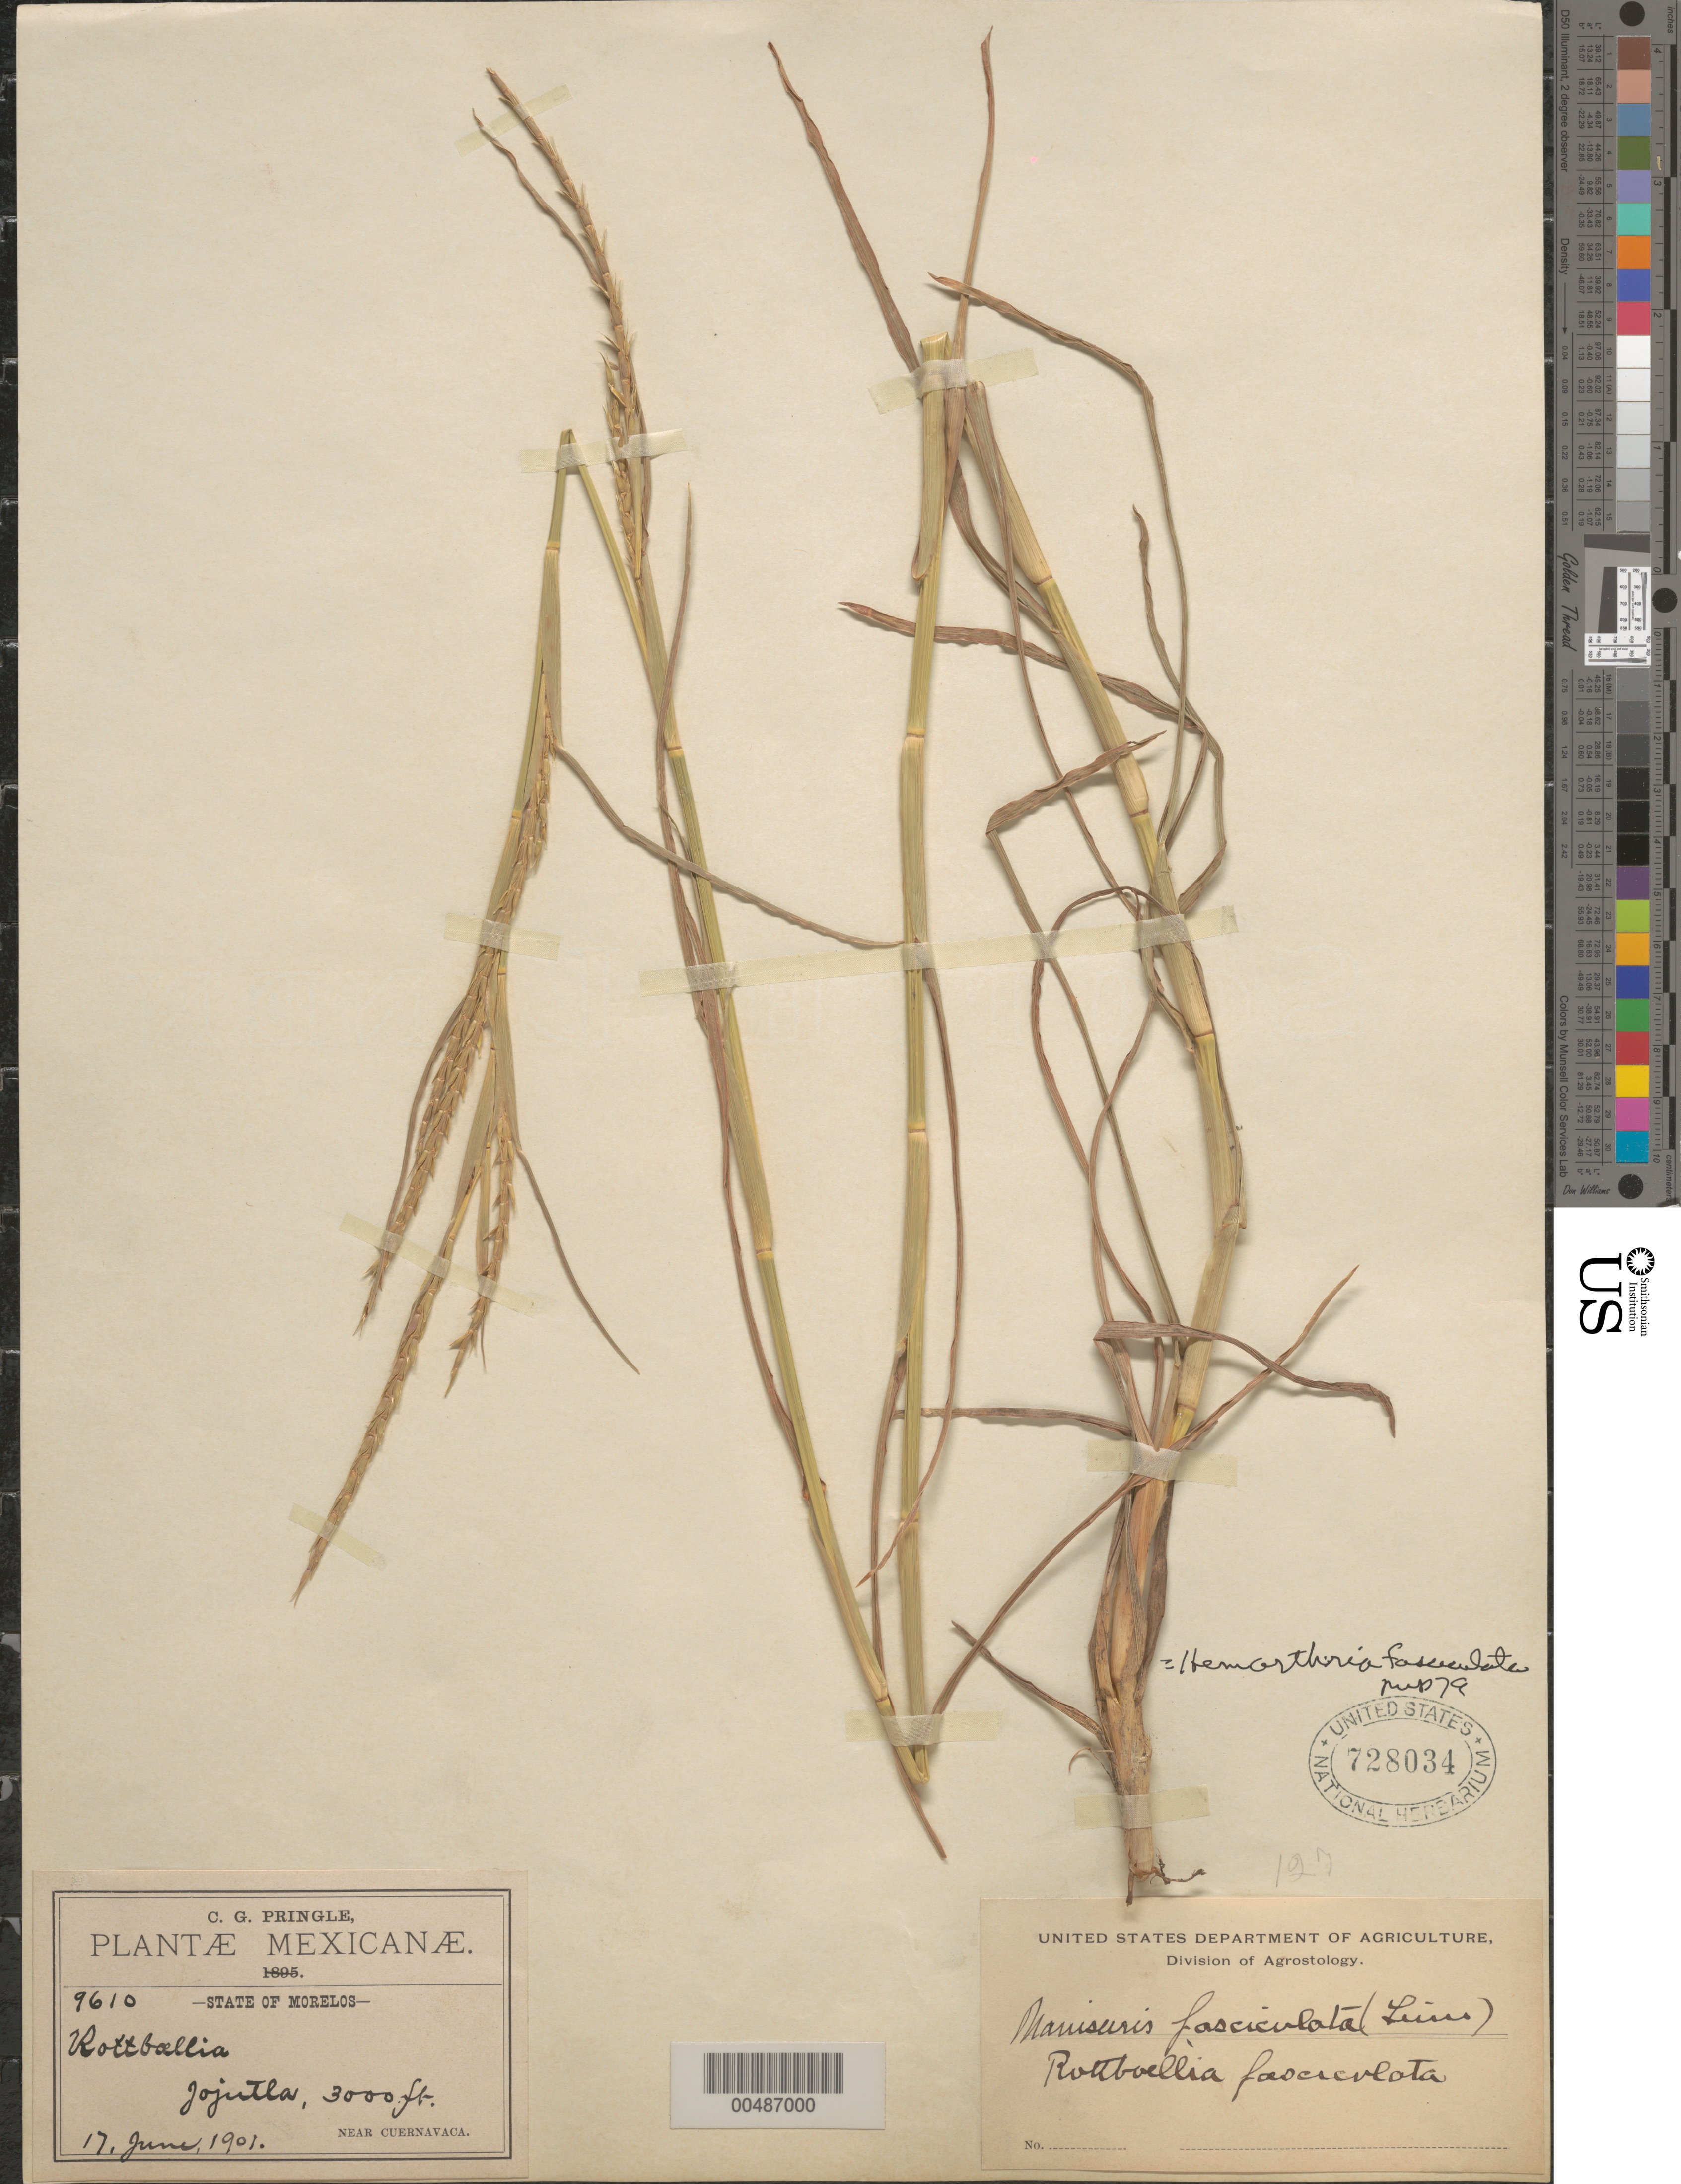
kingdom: Plantae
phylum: Tracheophyta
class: Liliopsida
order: Poales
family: Poaceae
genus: Hemarthria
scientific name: Hemarthria altissima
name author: (Poir.) Stapf & C. E. Hubb.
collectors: C. G. Pringle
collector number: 9610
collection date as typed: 17 Jun 1901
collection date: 1901-06-17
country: Mexico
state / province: Morelos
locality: Jojutla, near Cuernavaca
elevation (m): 914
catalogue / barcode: US 728034